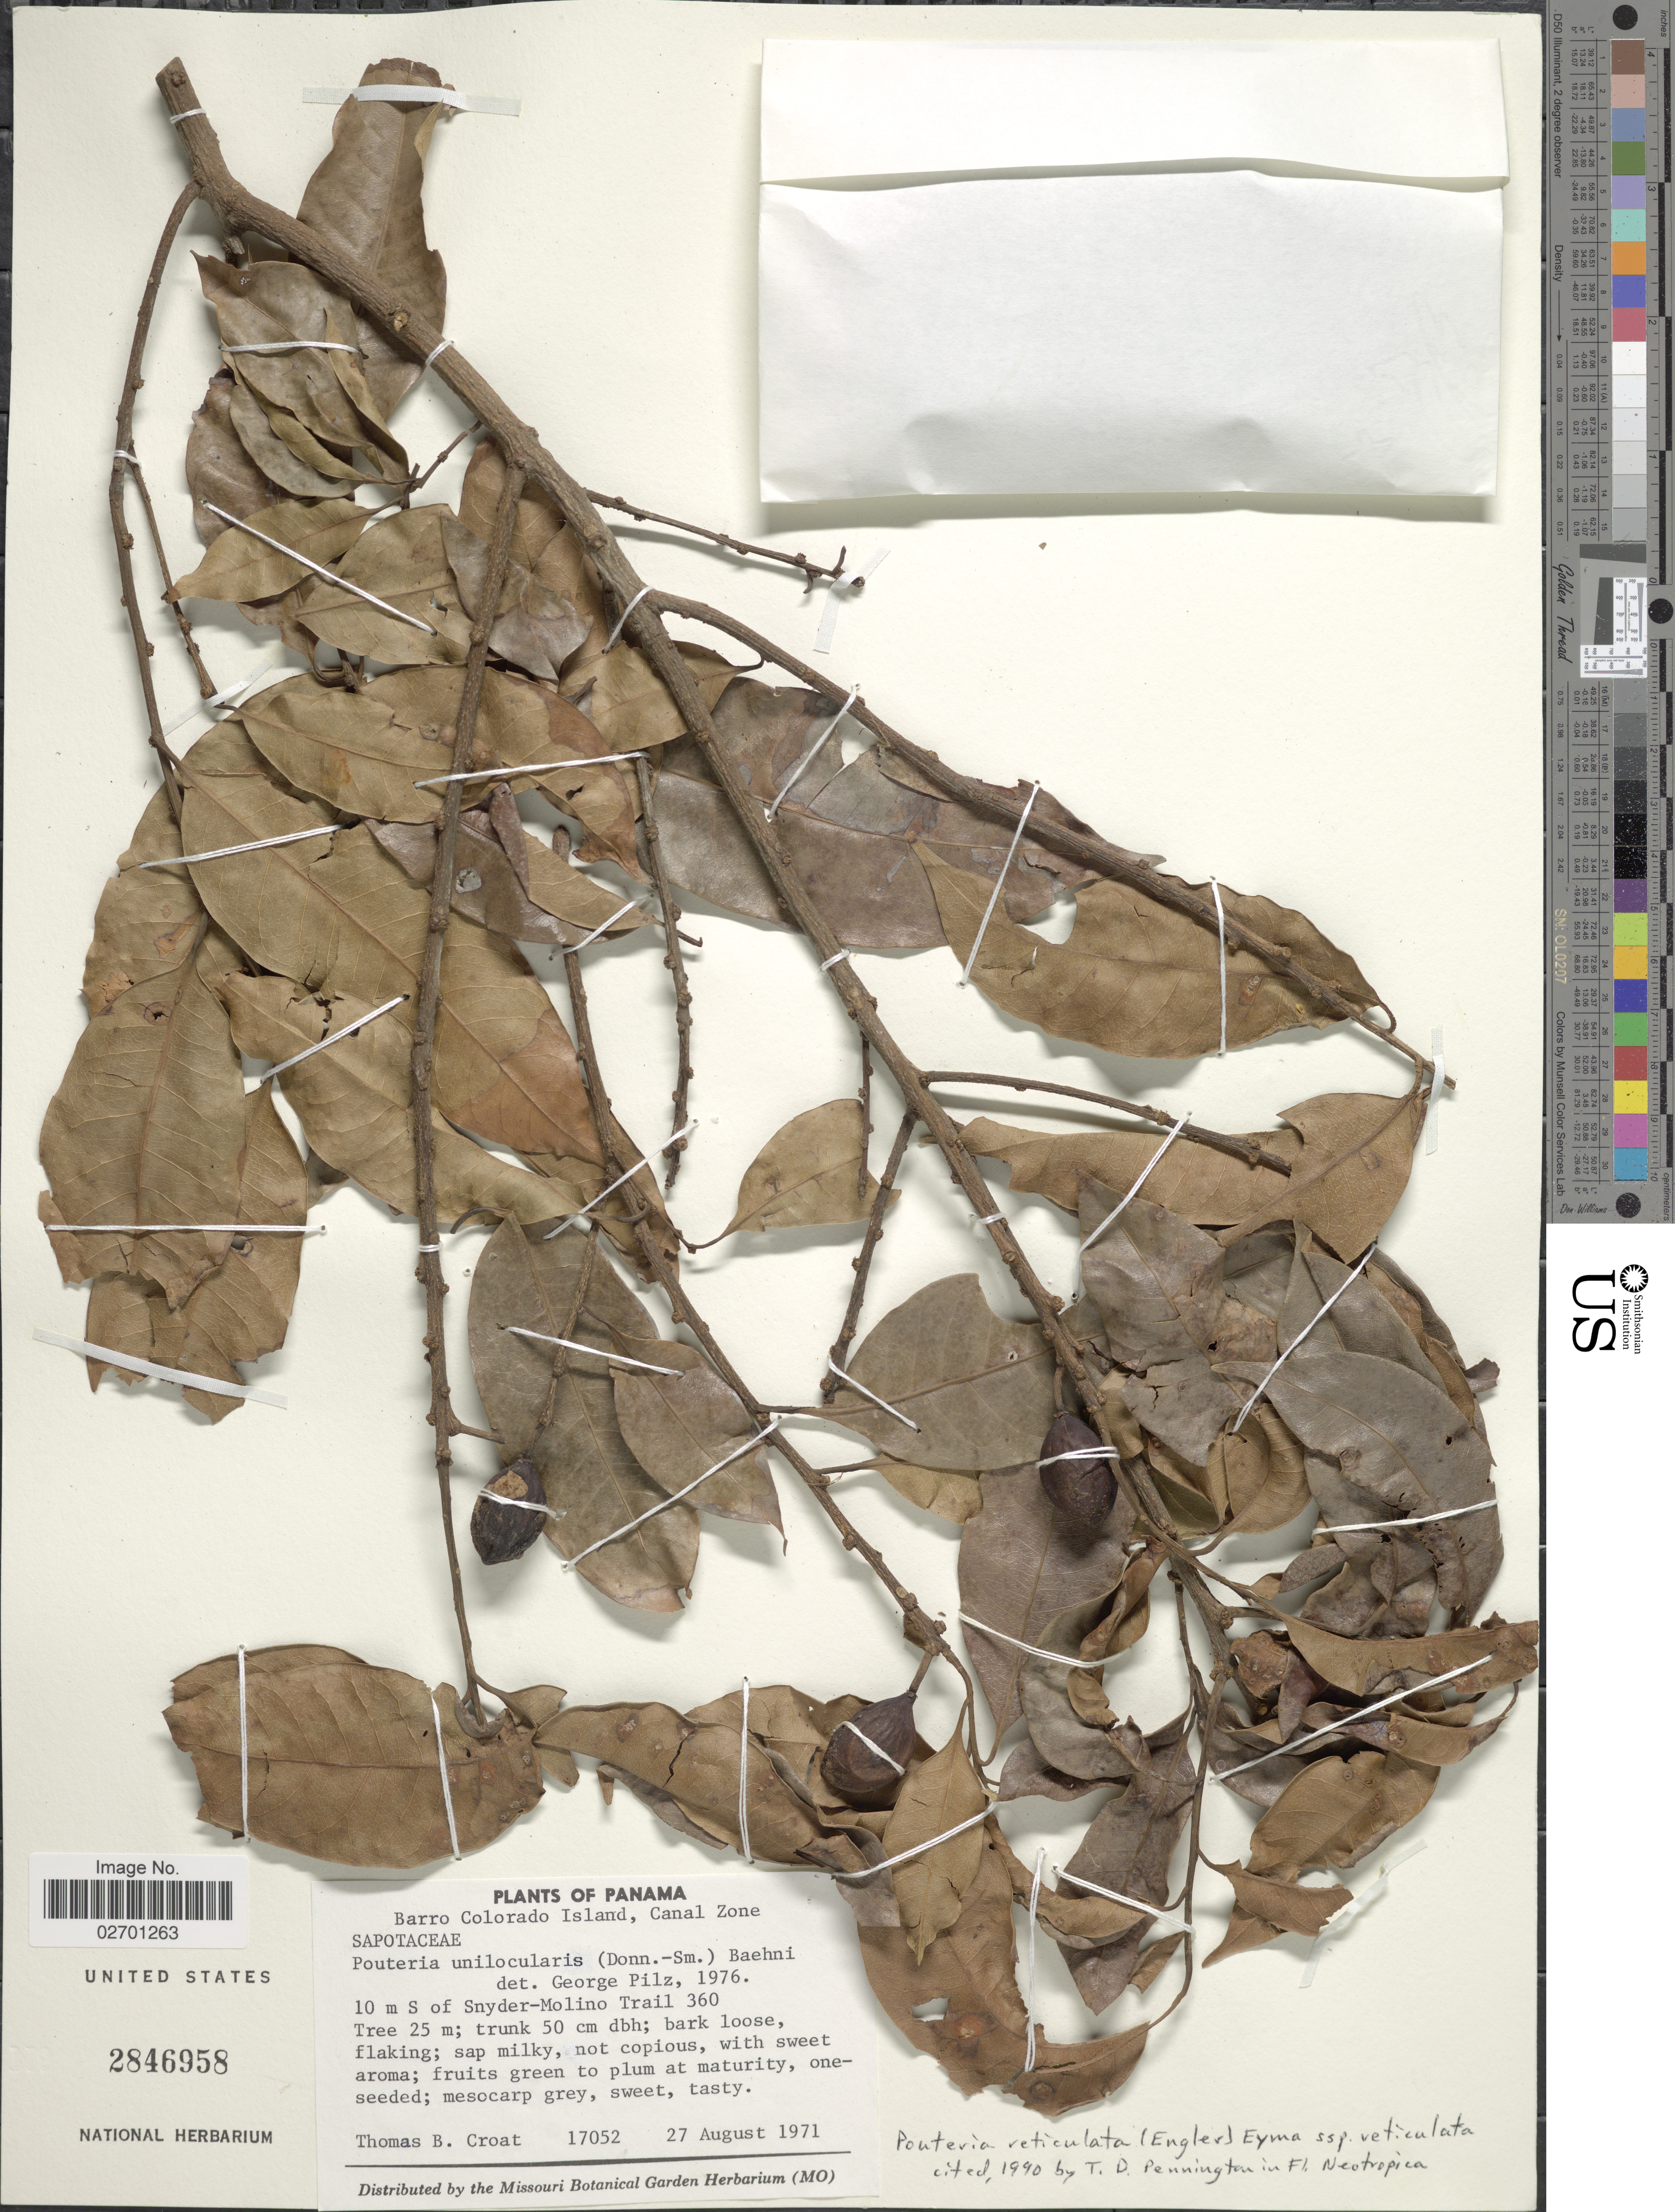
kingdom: Plantae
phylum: Tracheophyta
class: Magnoliopsida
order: Ericales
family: Sapotaceae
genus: Pouteria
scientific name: Pouteria reticulata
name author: (Engl.) Eyma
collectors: T. B. Croat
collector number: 17052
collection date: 1971-08-27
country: Panama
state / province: Panamá Oeste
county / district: Canal Zone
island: Barro Colorado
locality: Barro Colorado Island, Canal Zone, 10 m S of Snyder-Molino Trail 360.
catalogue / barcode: US 2846958